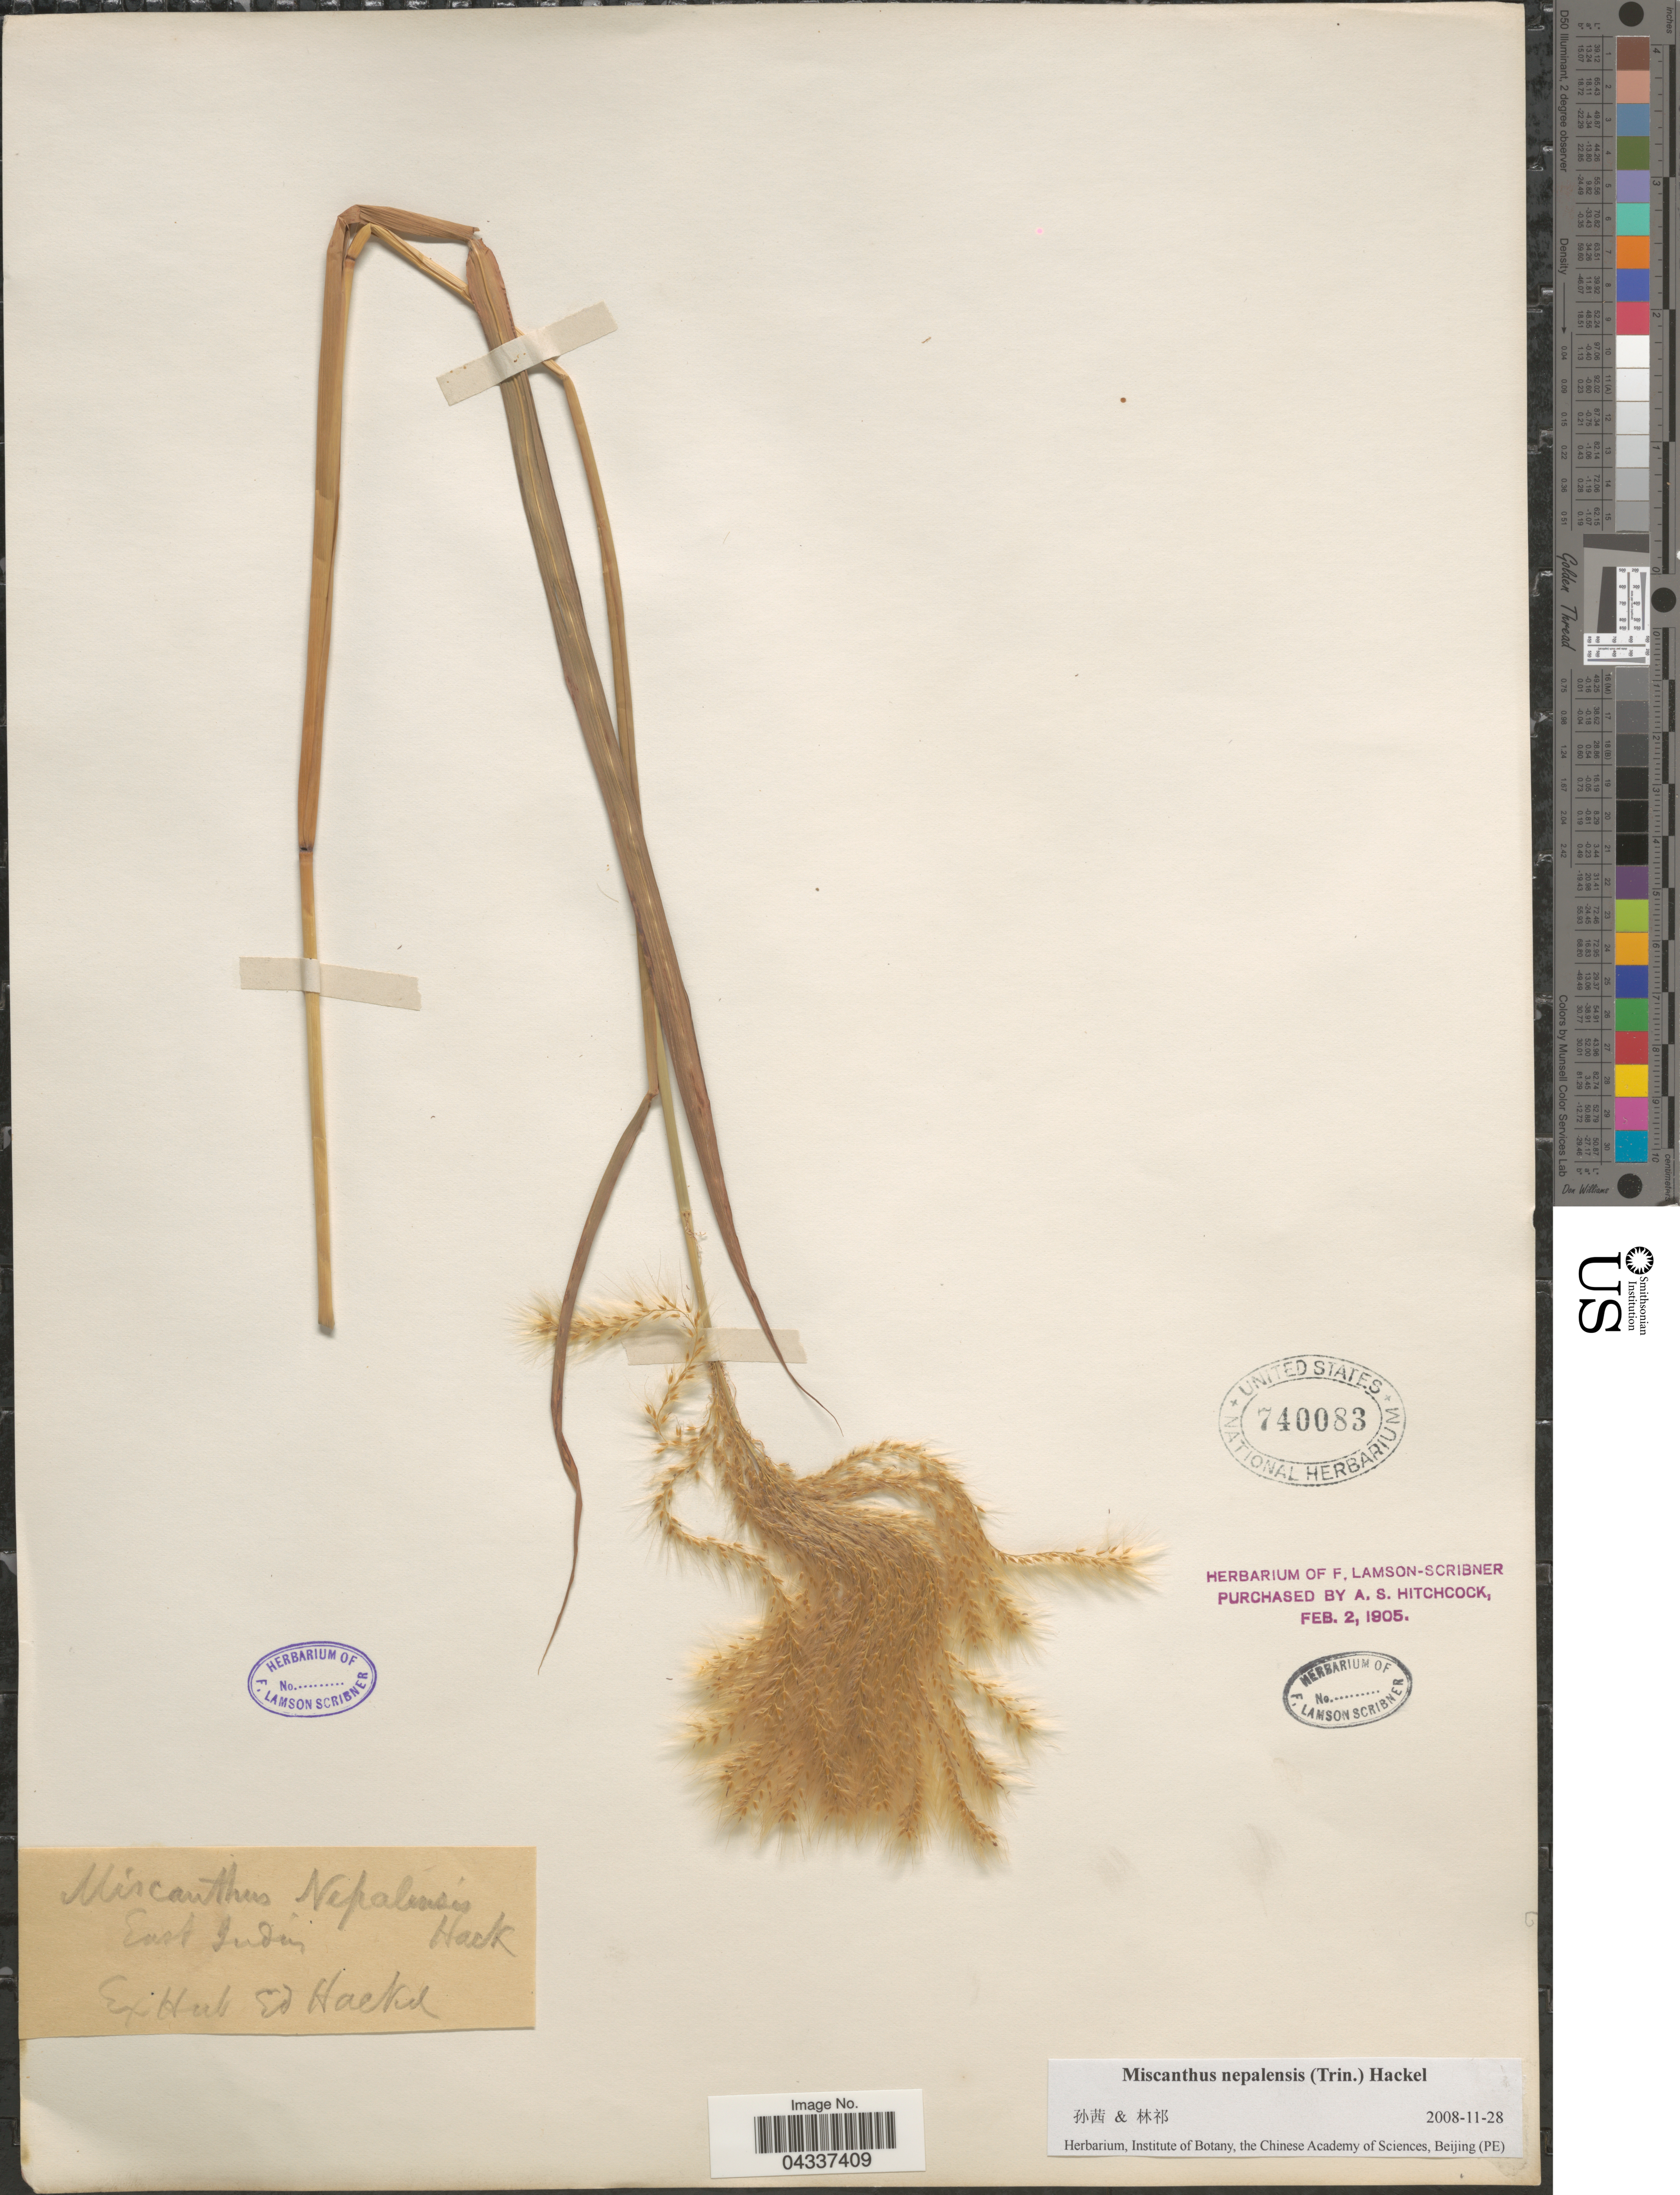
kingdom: Plantae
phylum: Tracheophyta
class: Liliopsida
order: Poales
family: Poaceae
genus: Miscanthus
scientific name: Miscanthus nepalensis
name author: (Trin.) Hack.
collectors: ex herb. E. Hackel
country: India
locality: East India.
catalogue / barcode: US 740083